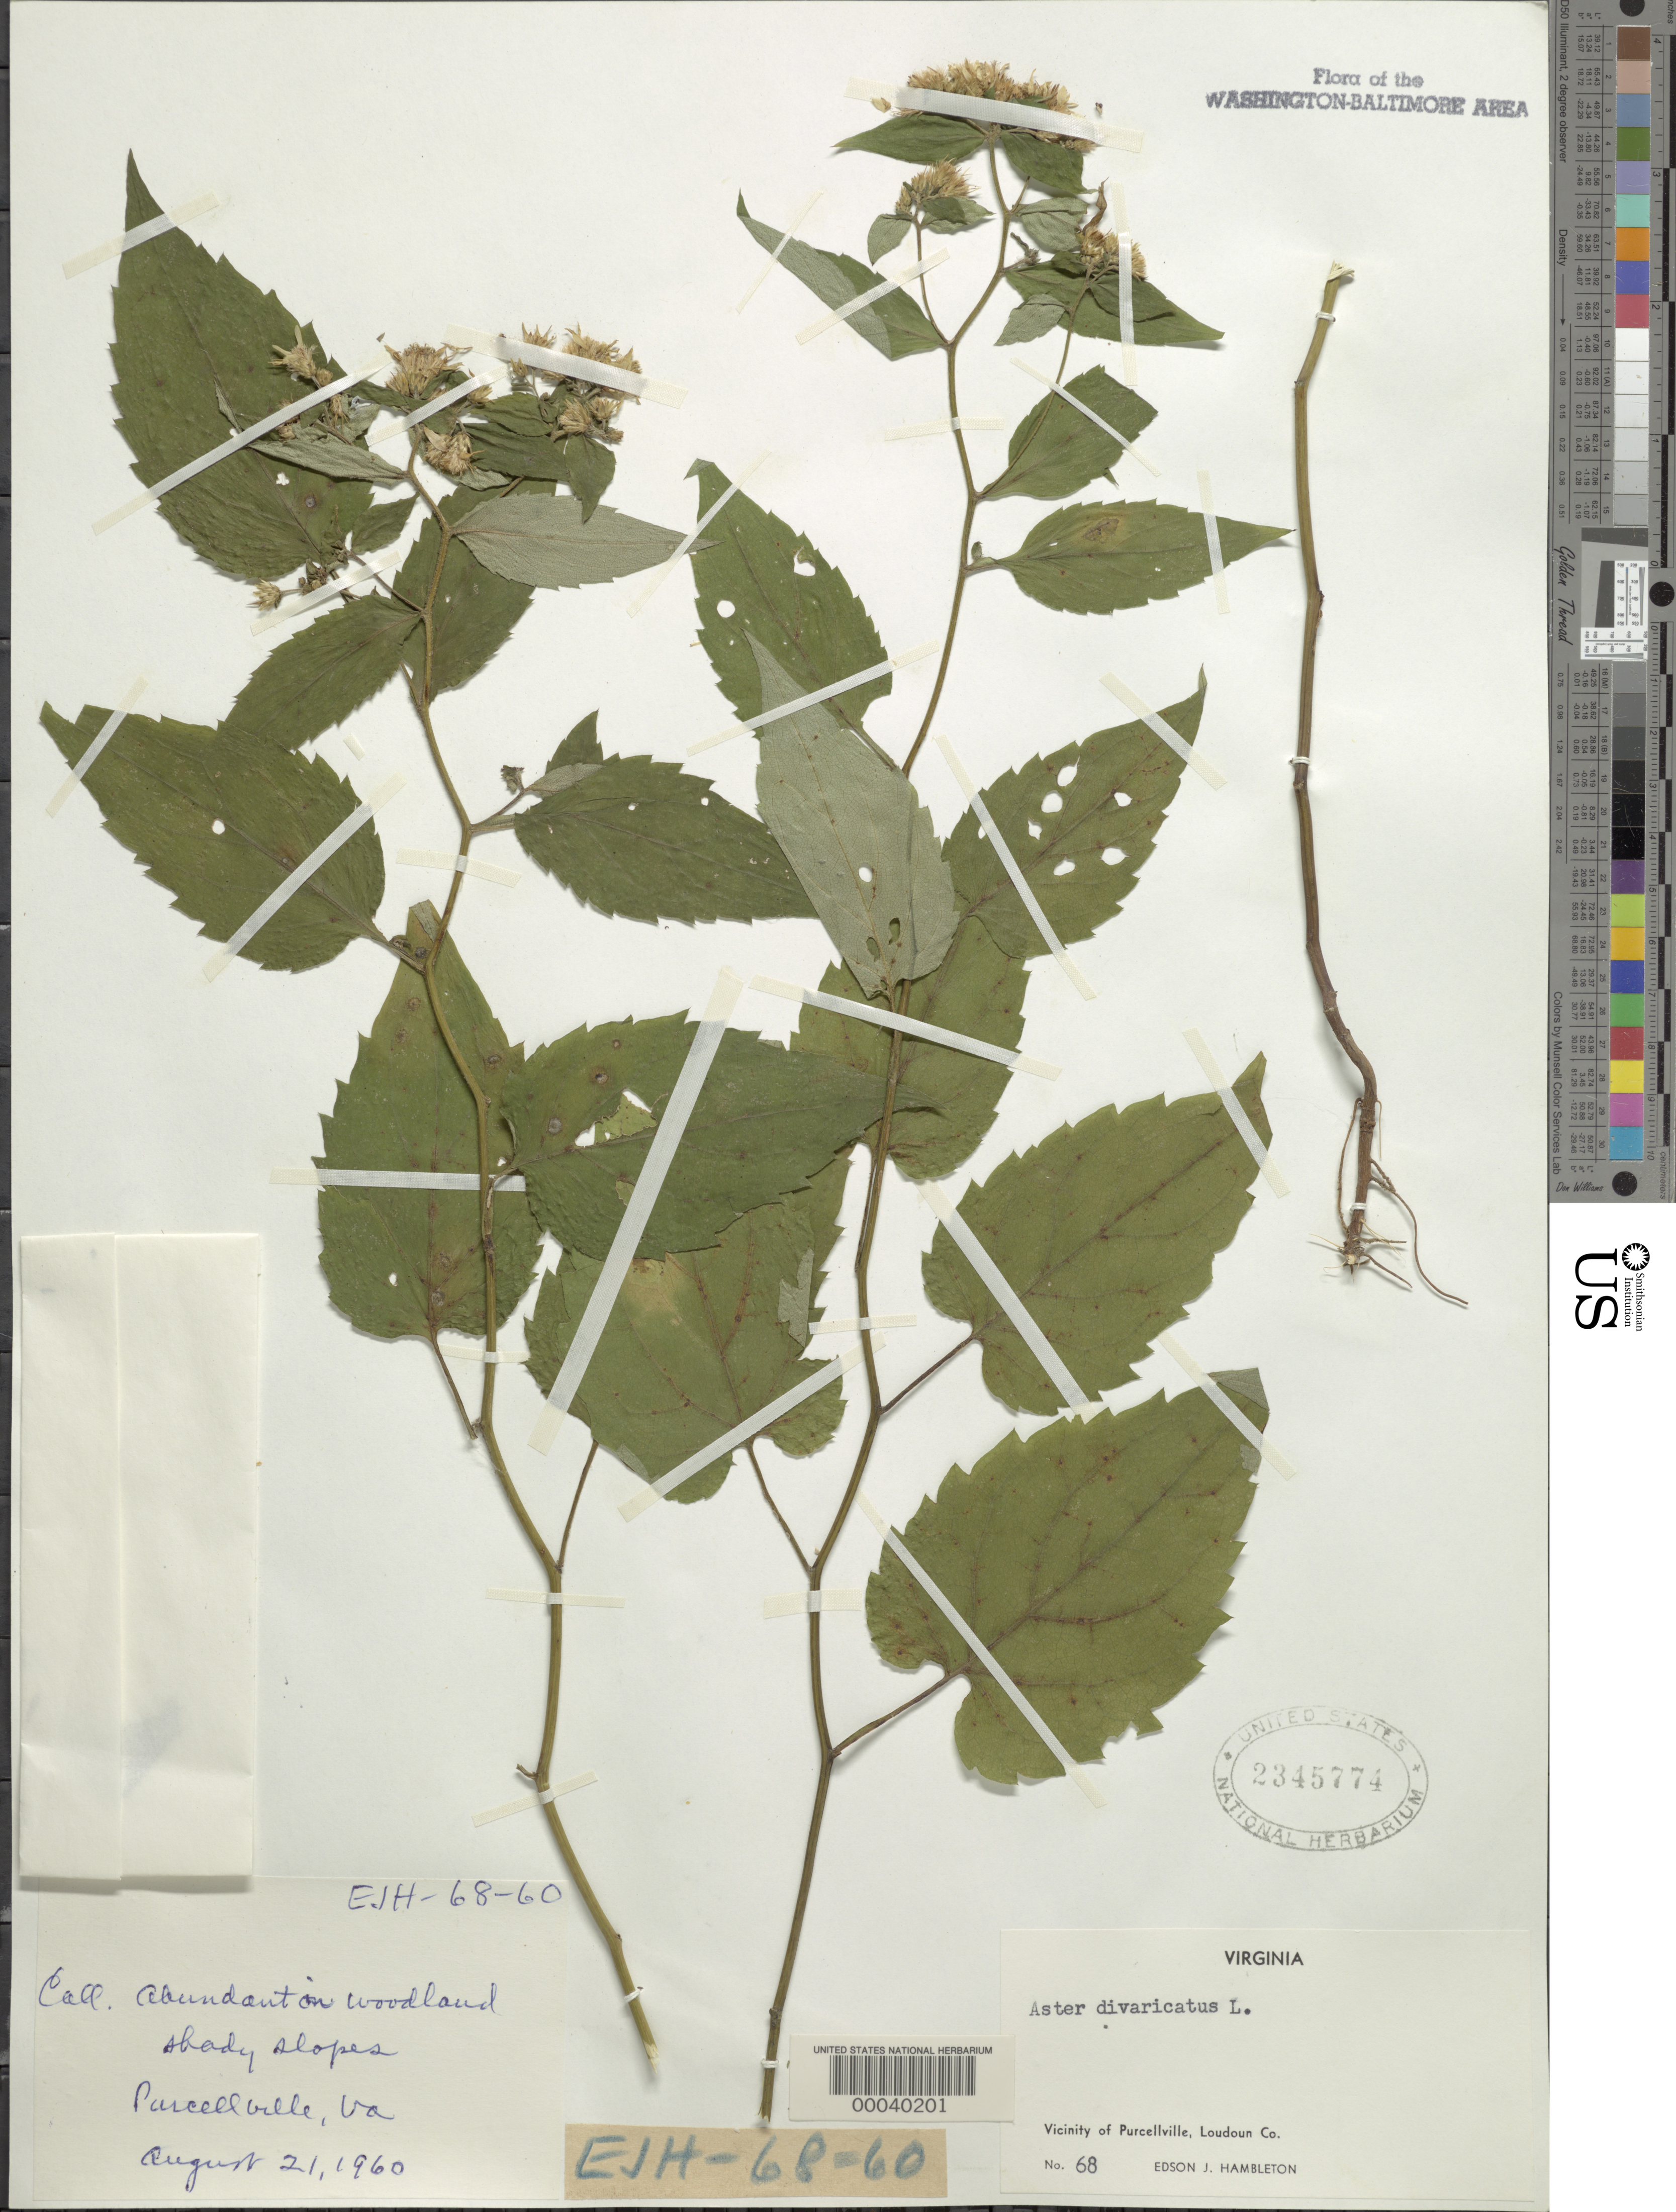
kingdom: Plantae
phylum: Tracheophyta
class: Magnoliopsida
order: Asterales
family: Asteraceae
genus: Eurybia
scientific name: Eurybia divaricata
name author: (L.) G.L. Nesom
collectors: E. Hambleton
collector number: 68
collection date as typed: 21 Aug 1960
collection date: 1960-08-21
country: United States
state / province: Virginia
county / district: Loudoun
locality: Purcellville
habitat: Woodland shady slope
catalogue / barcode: US 2345774